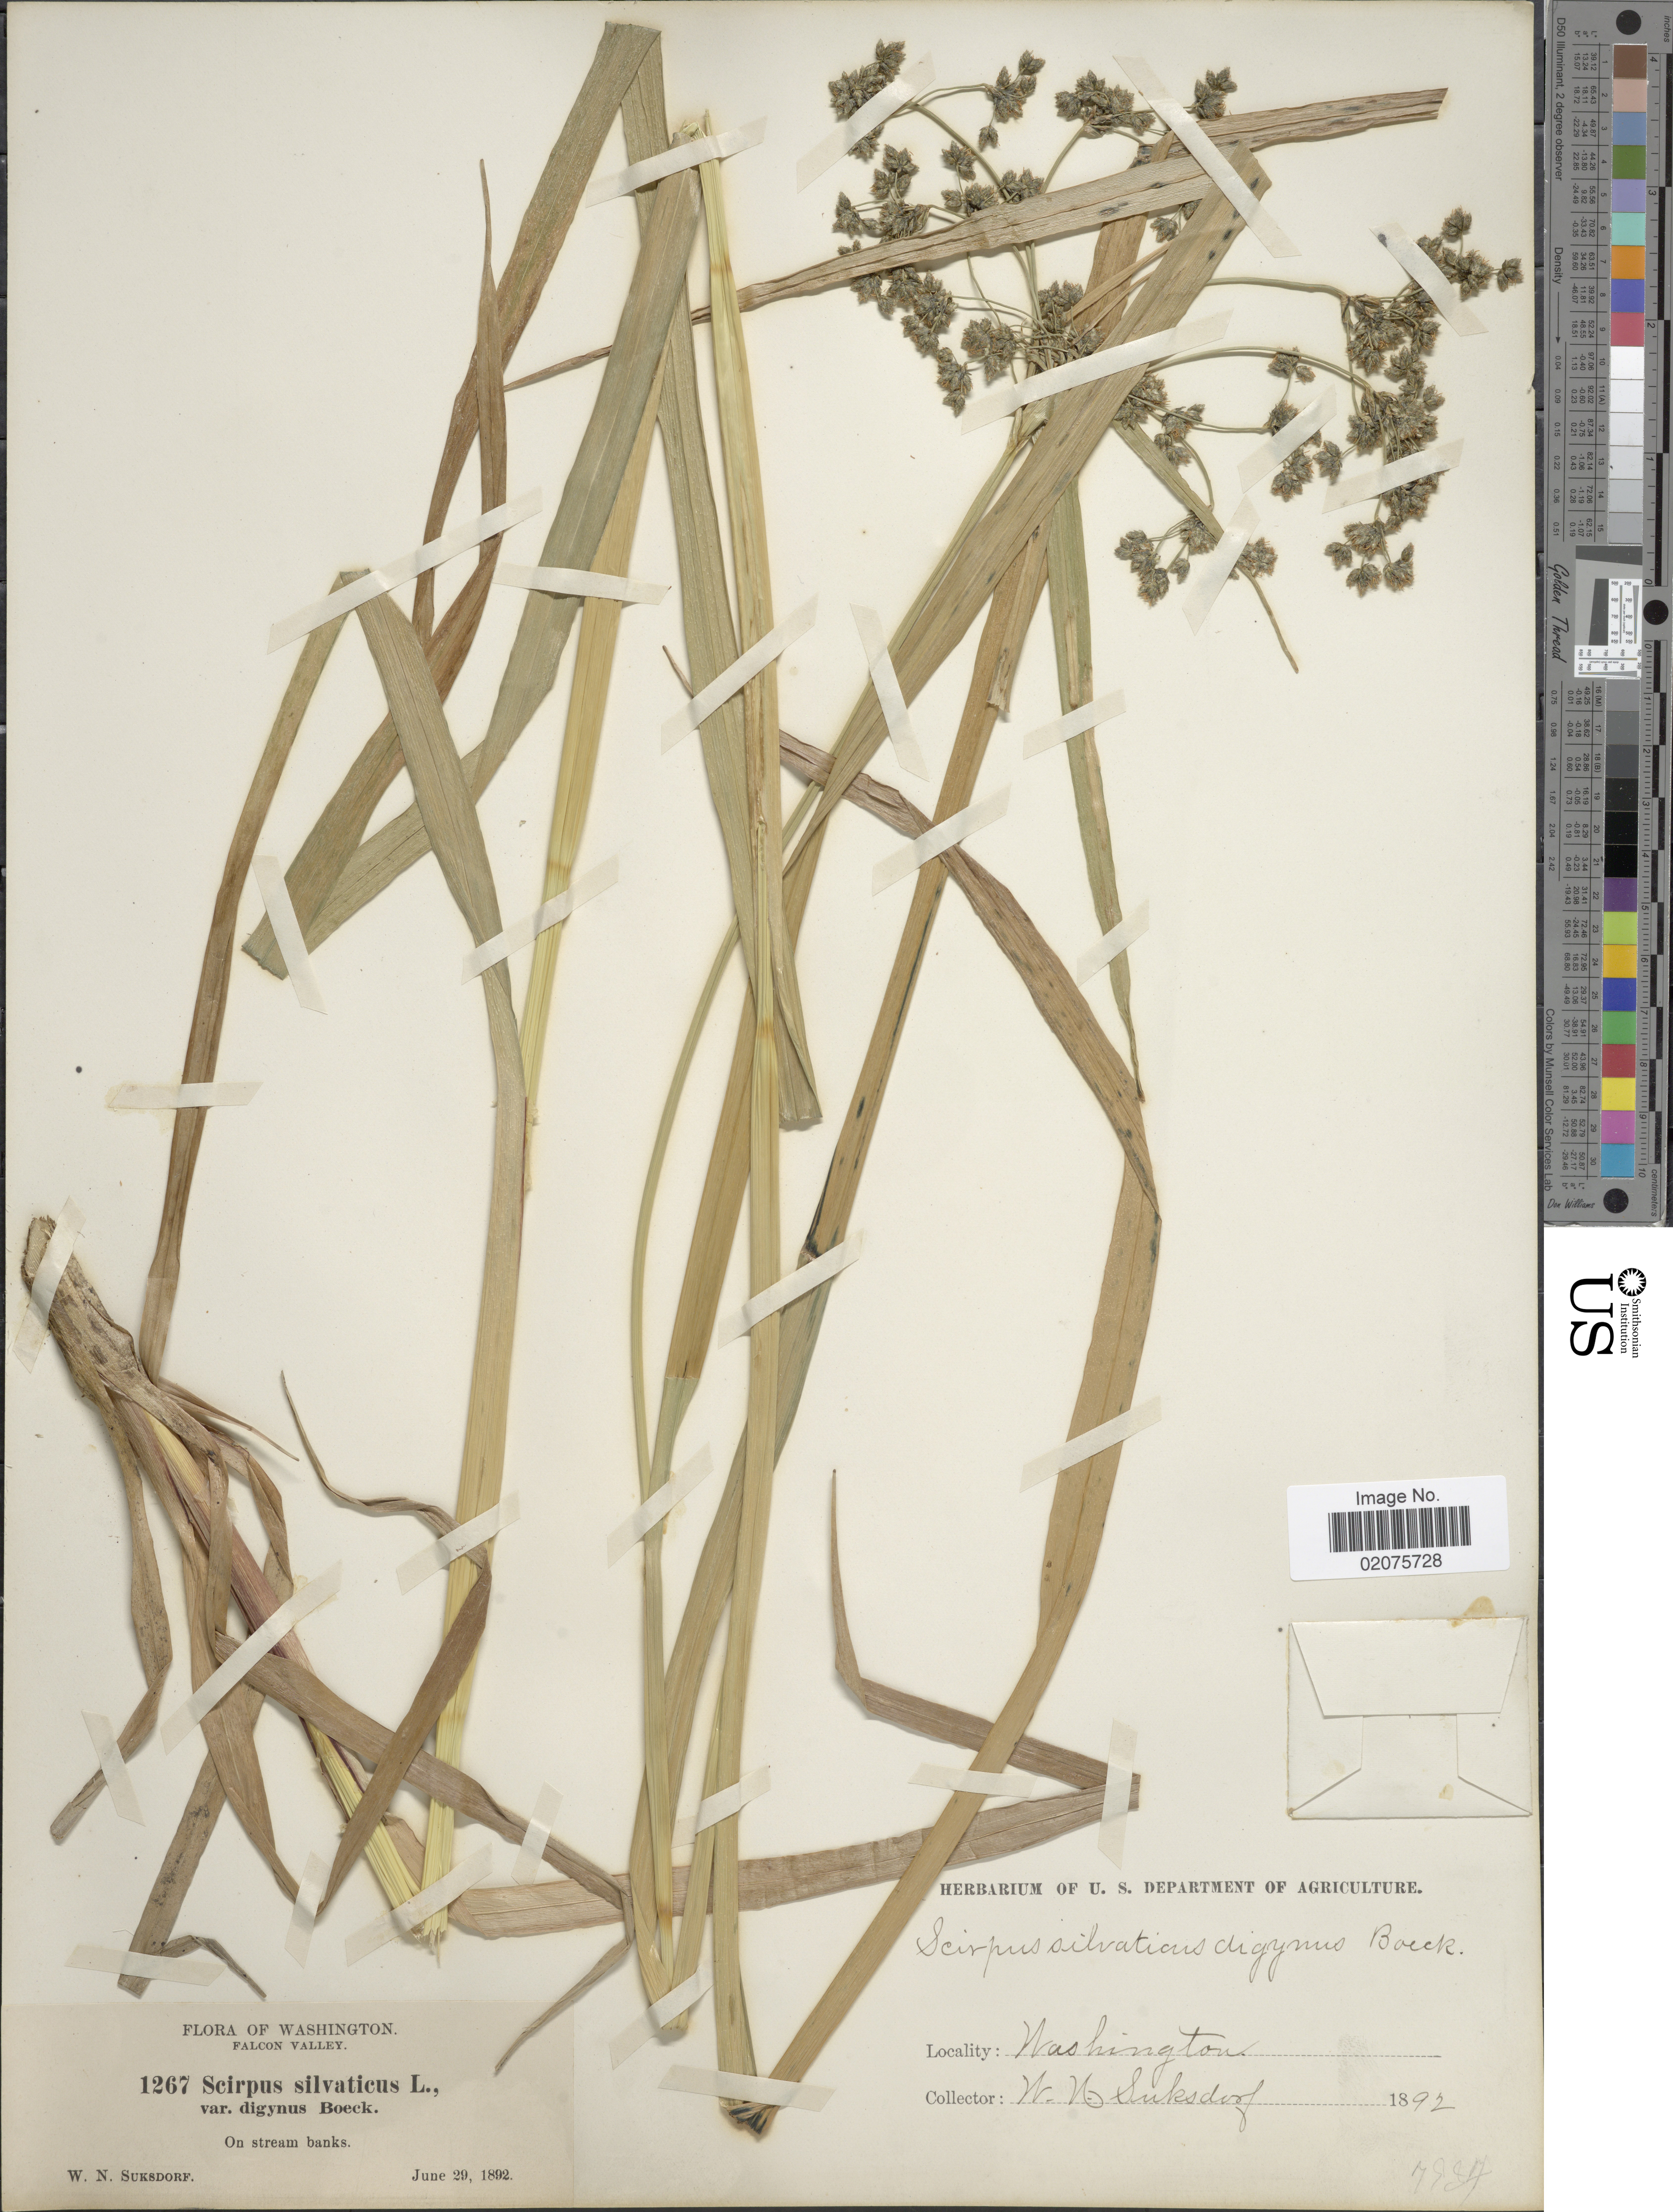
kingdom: Plantae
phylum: Tracheophyta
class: Liliopsida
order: Poales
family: Cyperaceae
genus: Scirpus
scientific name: Scirpus microcarpus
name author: J. Presl & C. Presl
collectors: W. N. Suksdorf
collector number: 1267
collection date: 1892-06-29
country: United States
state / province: Washington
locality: Falcon Valley. On stream banks